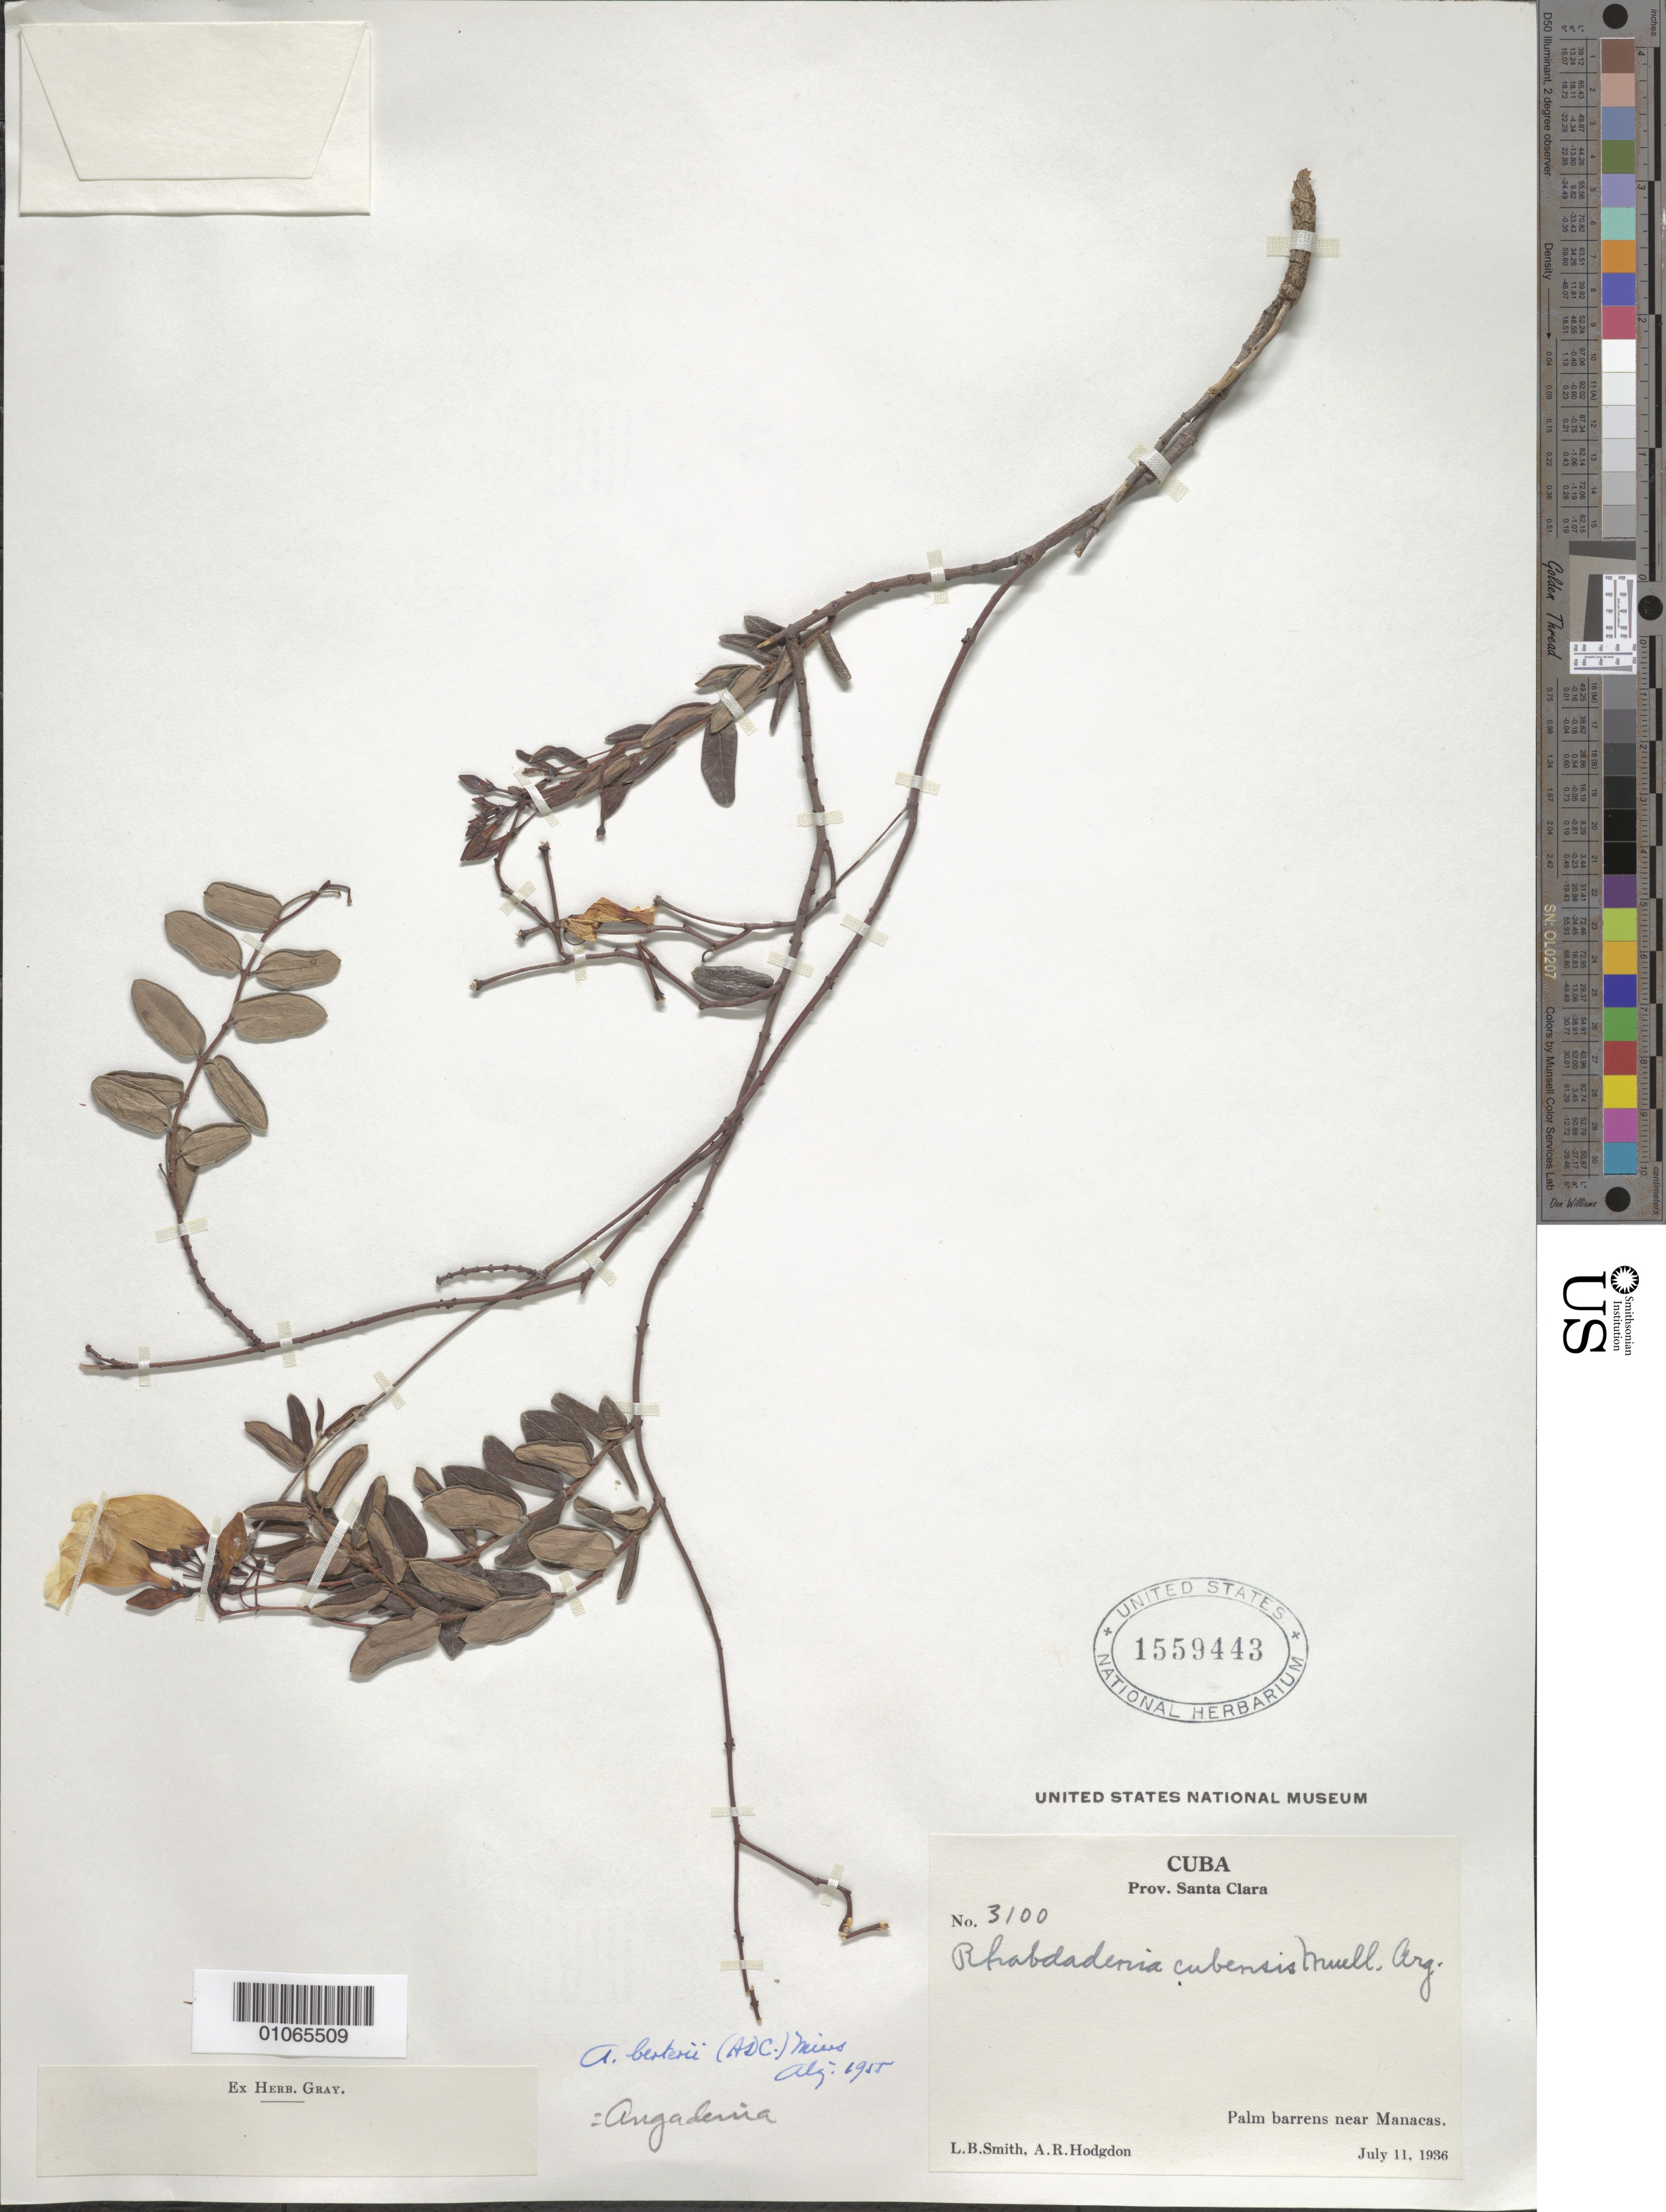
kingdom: Plantae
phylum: Tracheophyta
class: Magnoliopsida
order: Gentianales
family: Apocynaceae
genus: Angadenia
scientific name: Angadenia berteroi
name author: (A. DC.) Miers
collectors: L. Smith & A. R. Hodgdon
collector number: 3100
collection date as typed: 11 Jul 1936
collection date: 1936-07-11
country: Cuba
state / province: Villa Clara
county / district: Santa Clara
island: Cuba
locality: Palm barrens near Manacas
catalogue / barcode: US 1559443